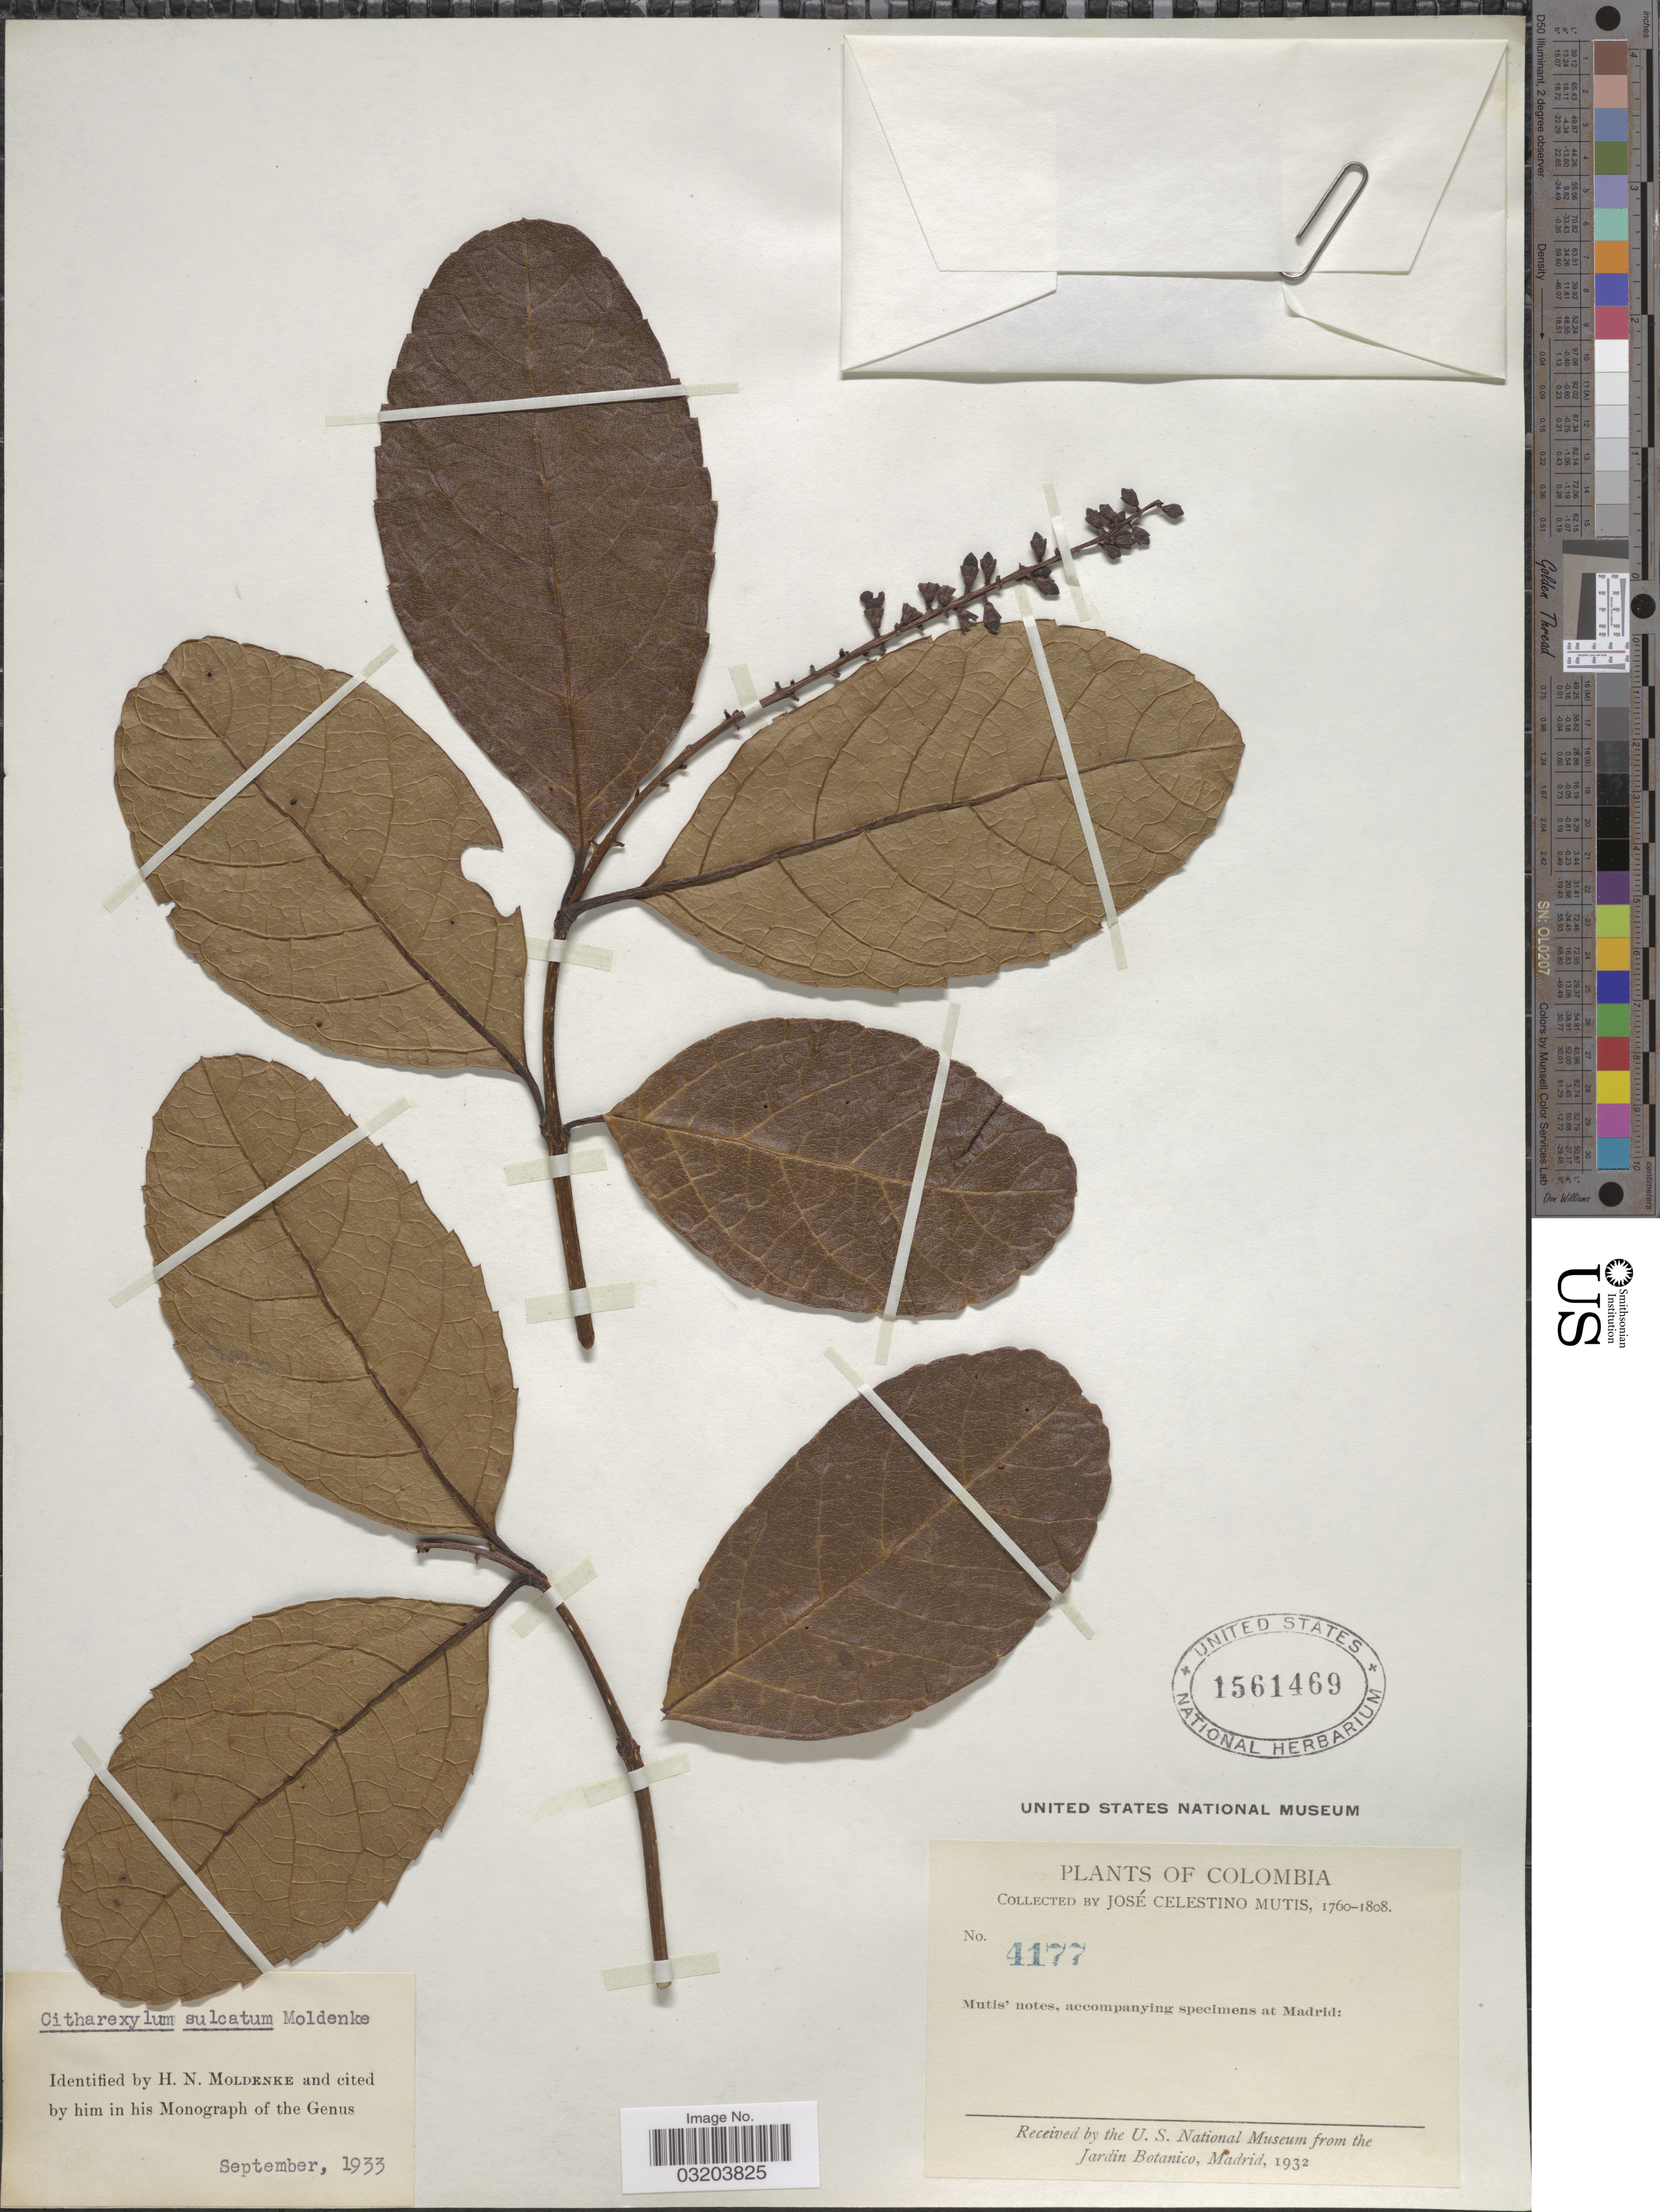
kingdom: Plantae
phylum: Tracheophyta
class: Magnoliopsida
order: Lamiales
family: Verbenaceae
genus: Citharexylum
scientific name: Citharexylum sulcatum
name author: Moldenke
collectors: J. C. B. Mutis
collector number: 4177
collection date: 1760/1818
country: Colombia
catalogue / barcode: US 1561469